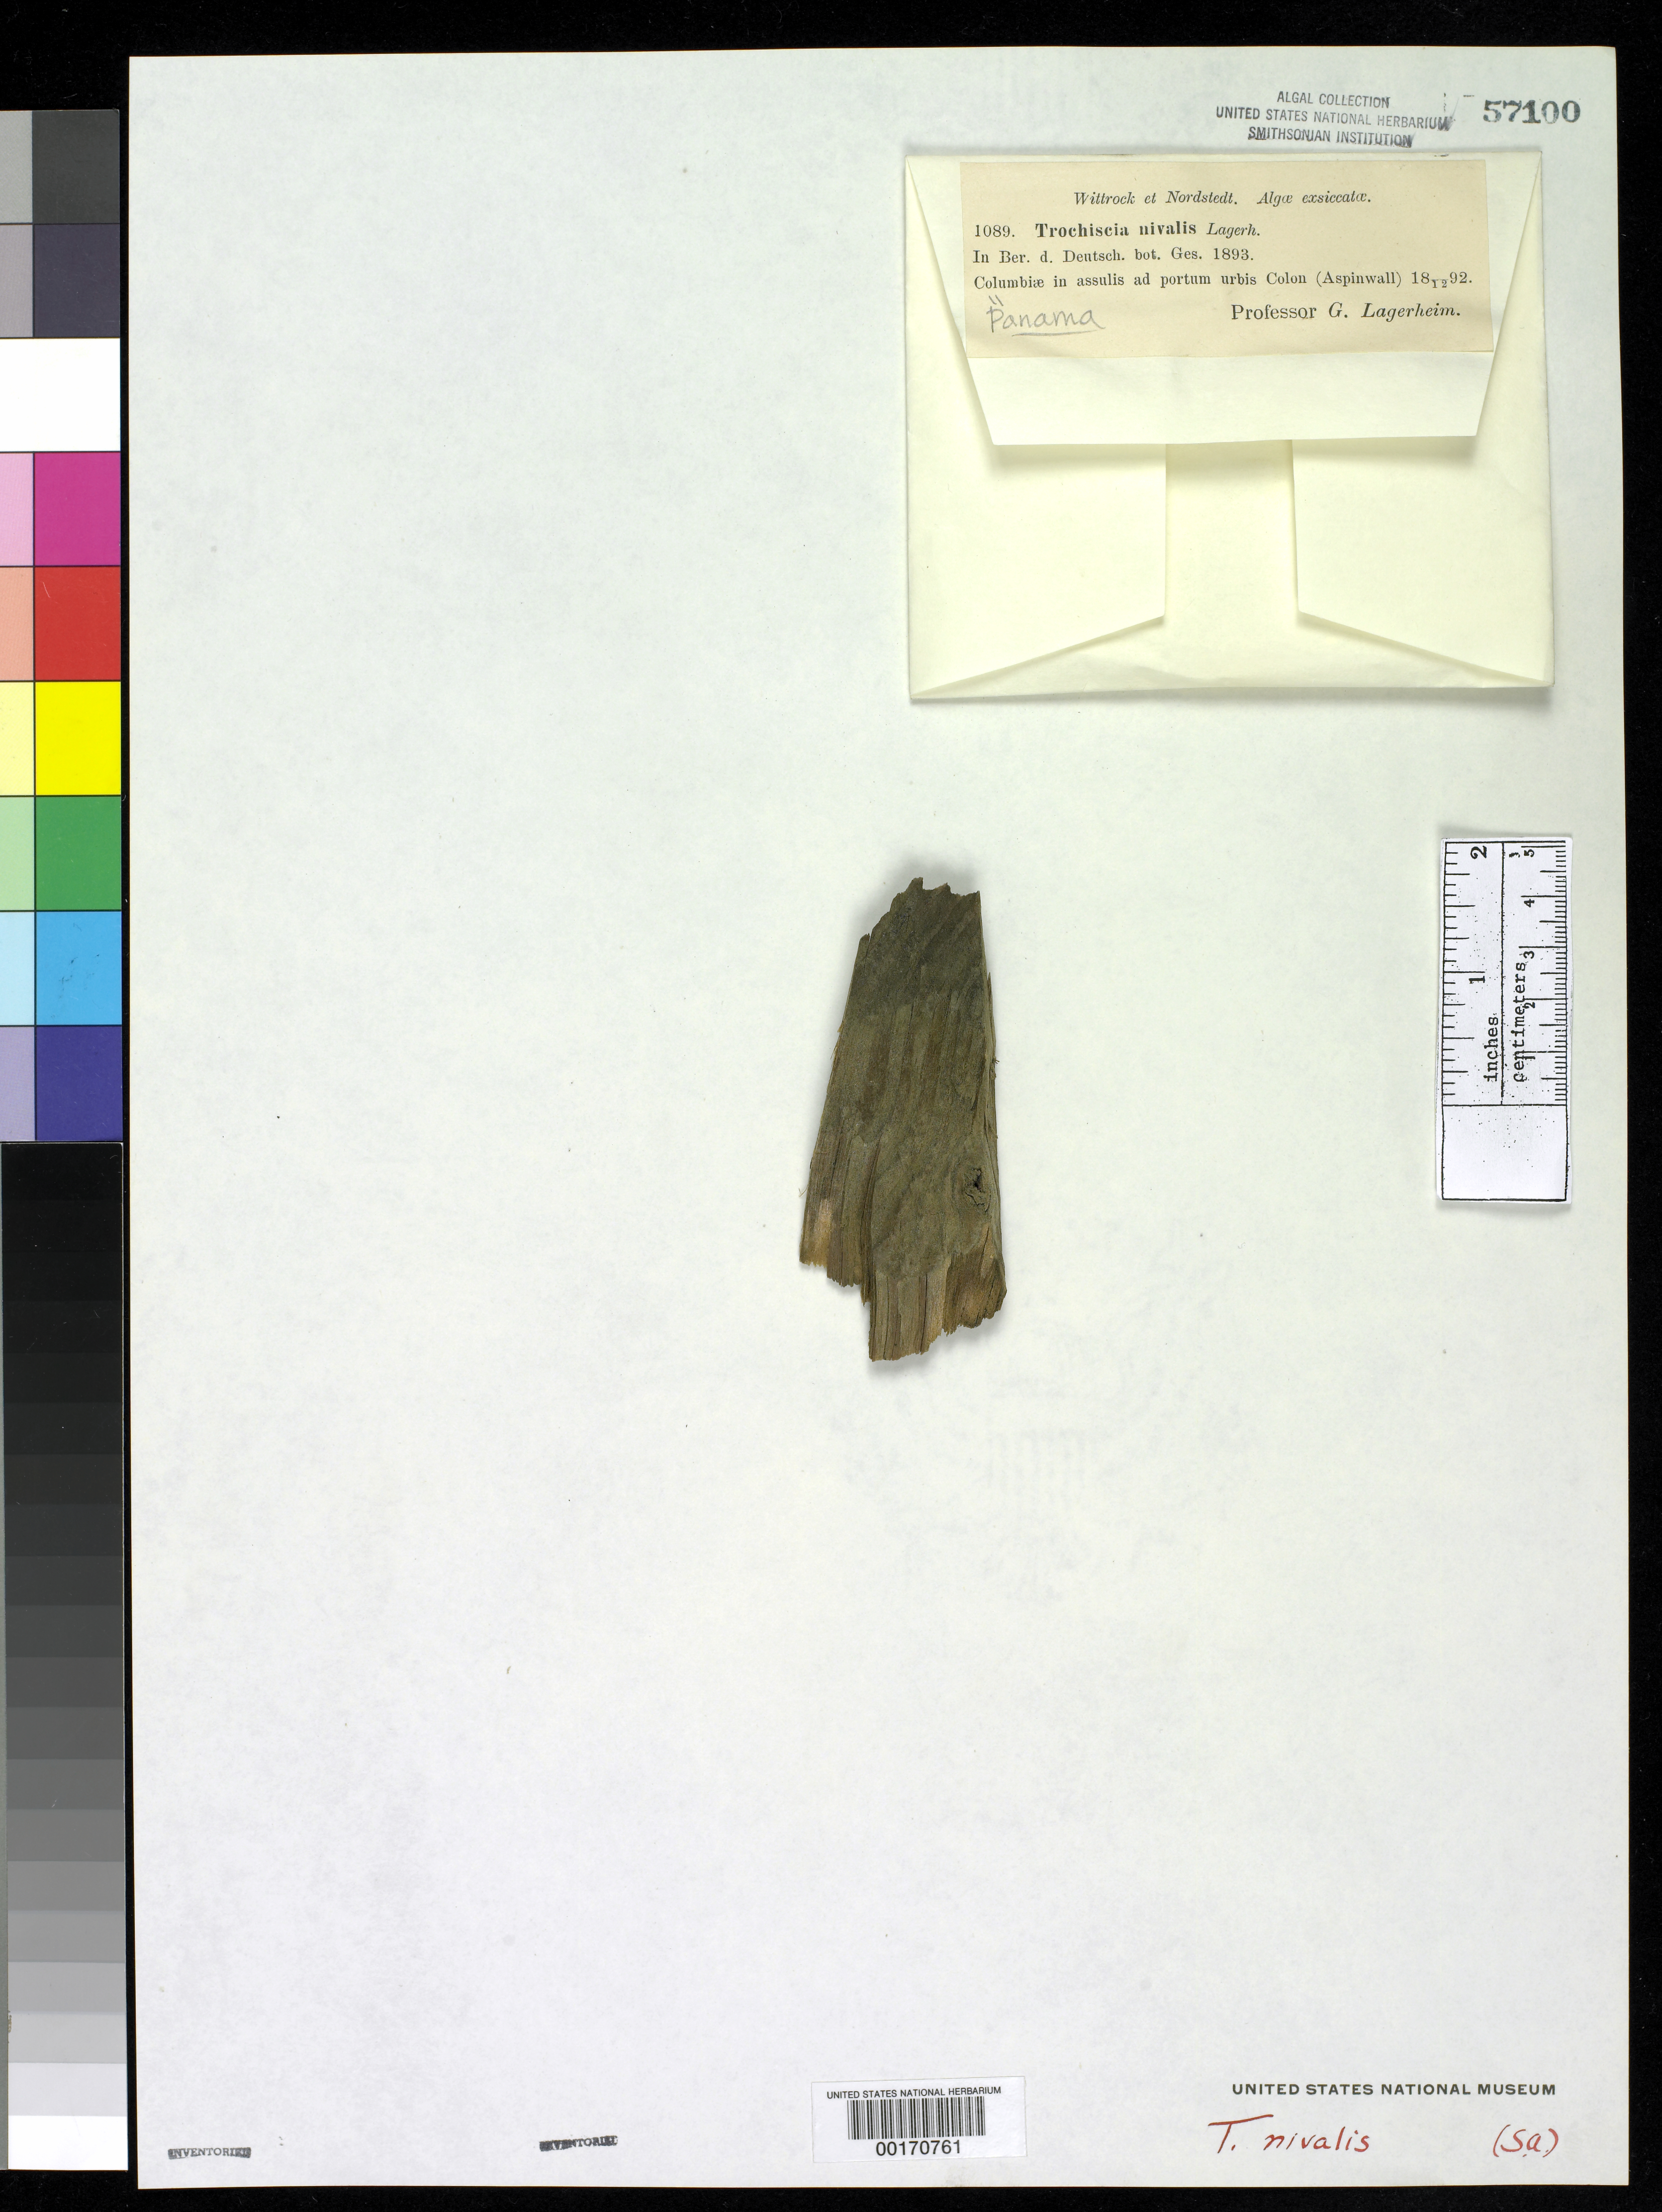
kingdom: Plantae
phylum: Chlorophyta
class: Trebouxiophyceae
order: Oocystales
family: Oocystaceae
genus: Trochiscia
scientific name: Trochiscia nivalis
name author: Lagerh.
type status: Isotype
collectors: G. Lagerheim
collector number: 1089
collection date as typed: Dec 1892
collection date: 1892-12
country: Panama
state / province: Colón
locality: Colon (Aspinwall).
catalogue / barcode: US 57100